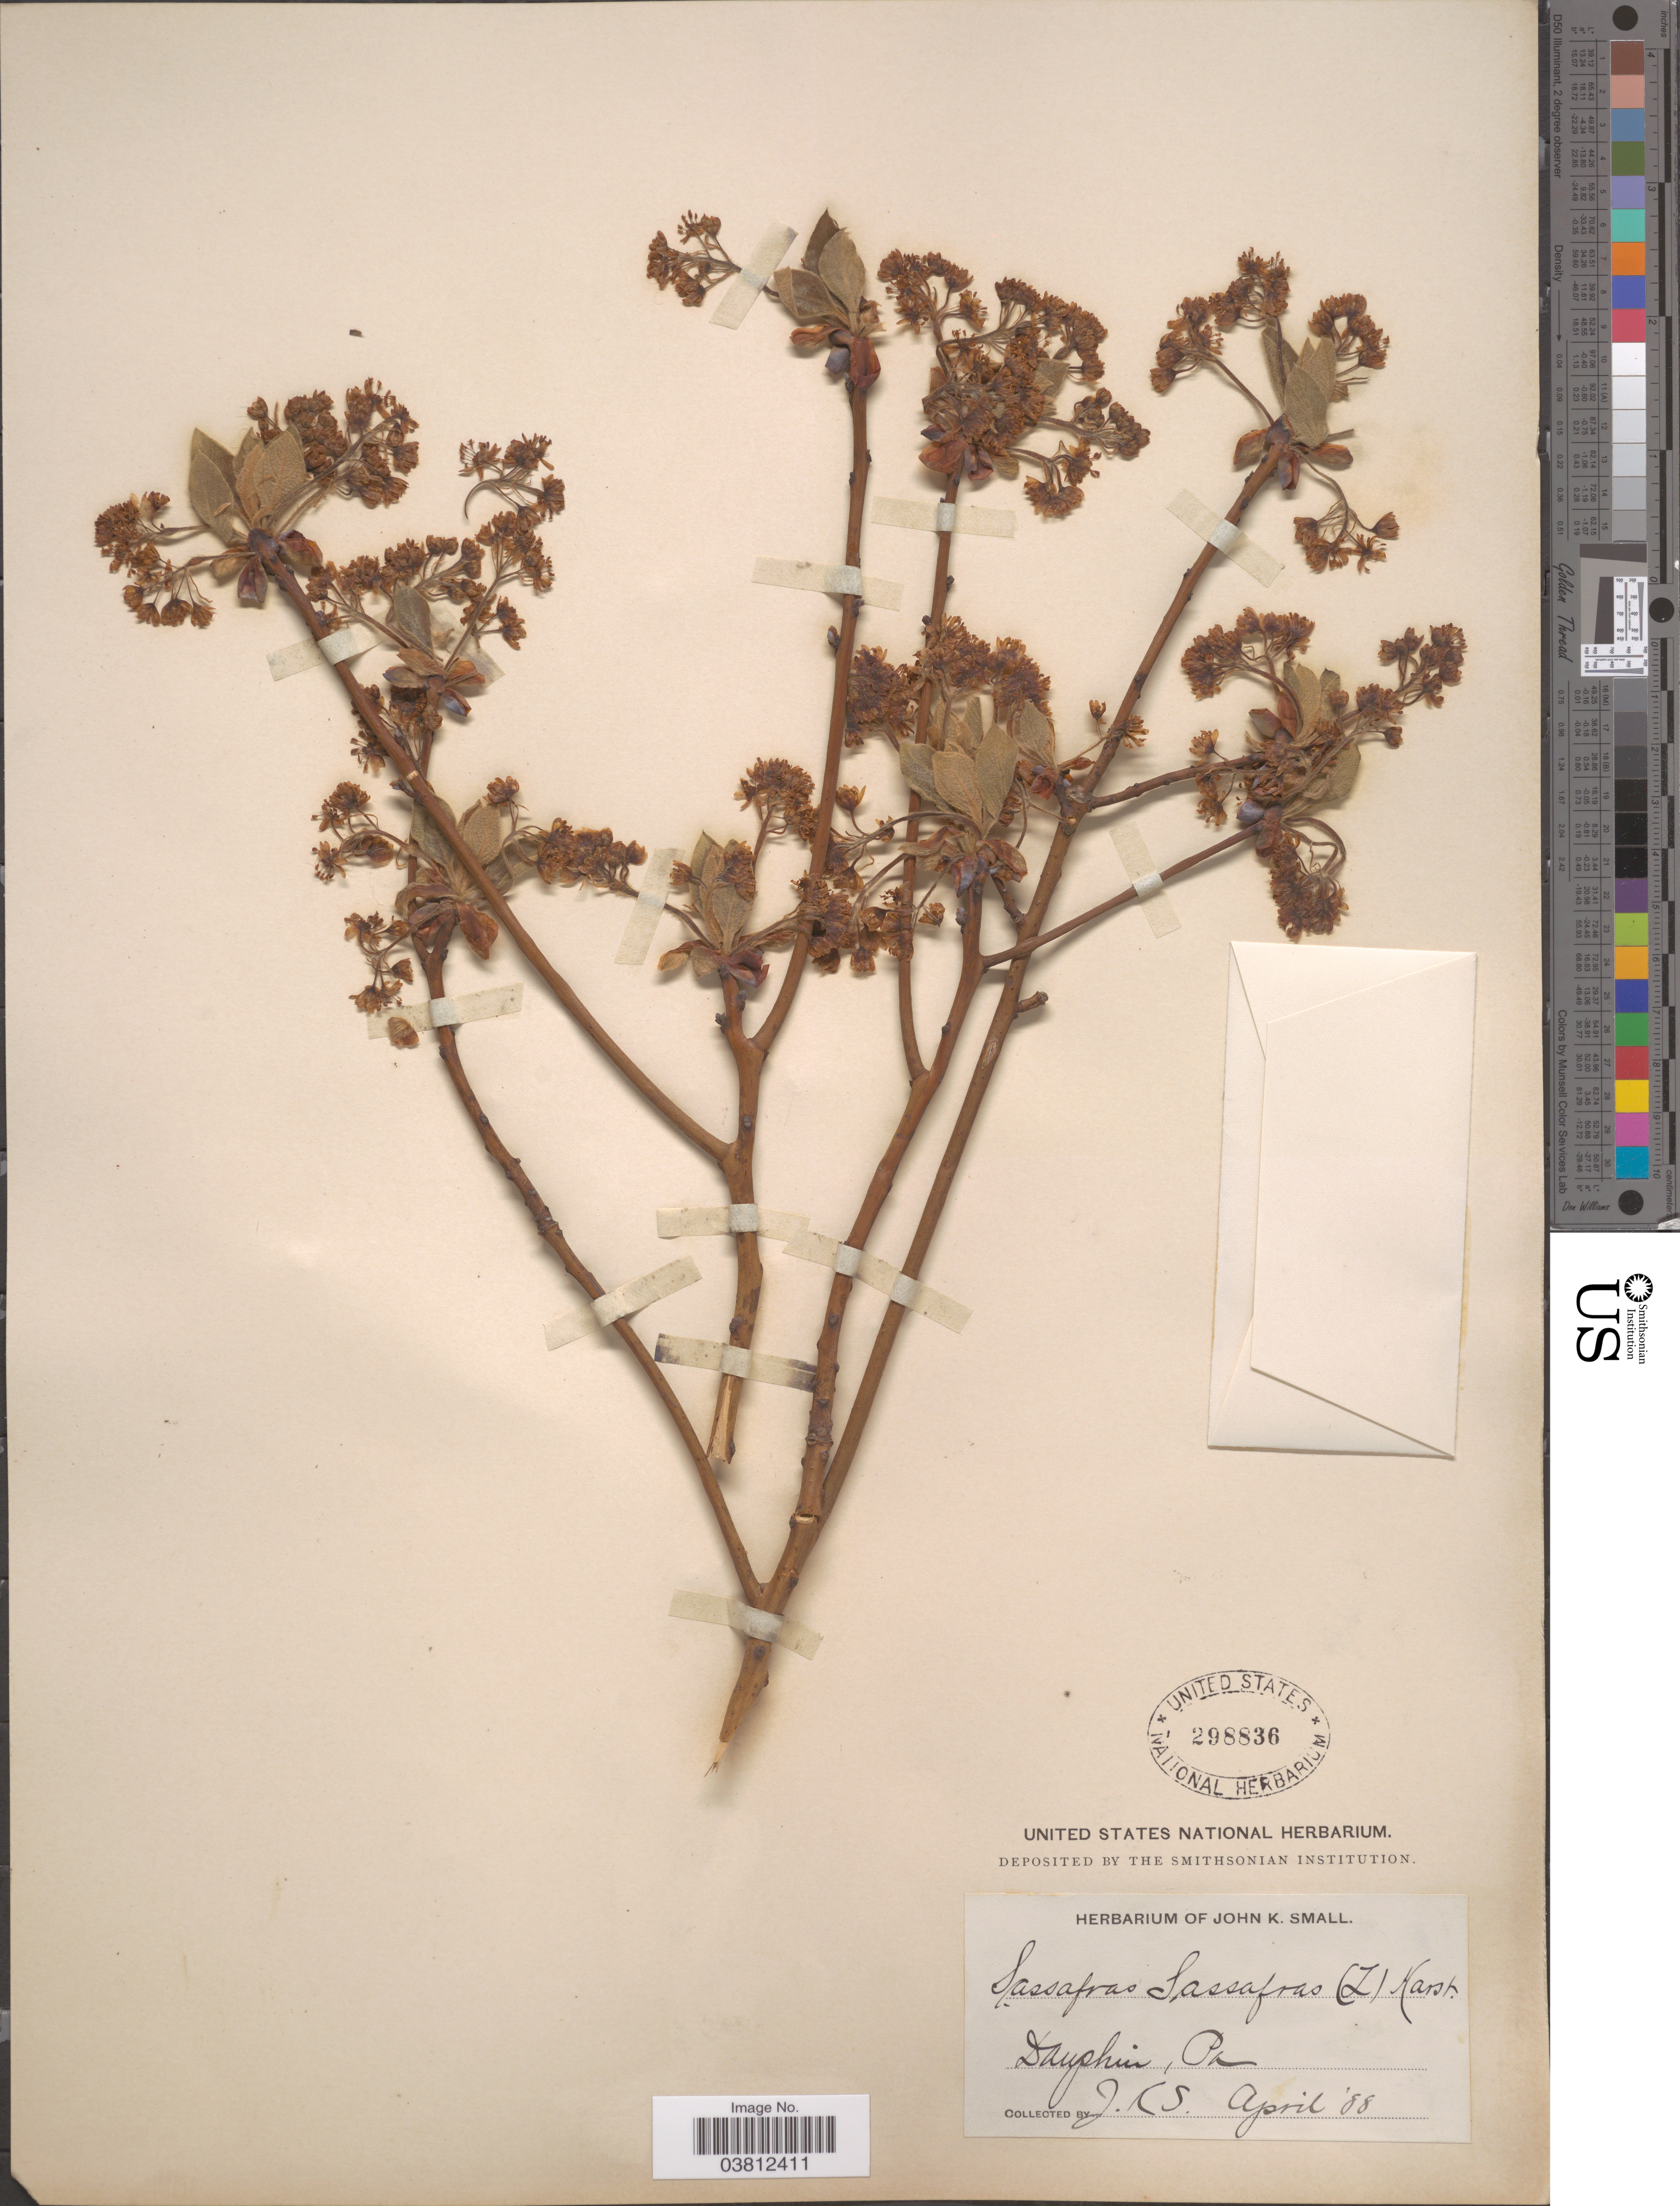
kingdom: Plantae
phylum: Tracheophyta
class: Magnoliopsida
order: Laurales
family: Lauraceae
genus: Sassafras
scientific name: Sassafras albidum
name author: (Nutt.) Nees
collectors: J. K. Small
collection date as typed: Transcribed d/m/y: /4/88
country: United States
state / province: Pennsylvania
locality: Dauphin.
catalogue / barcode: US 298836